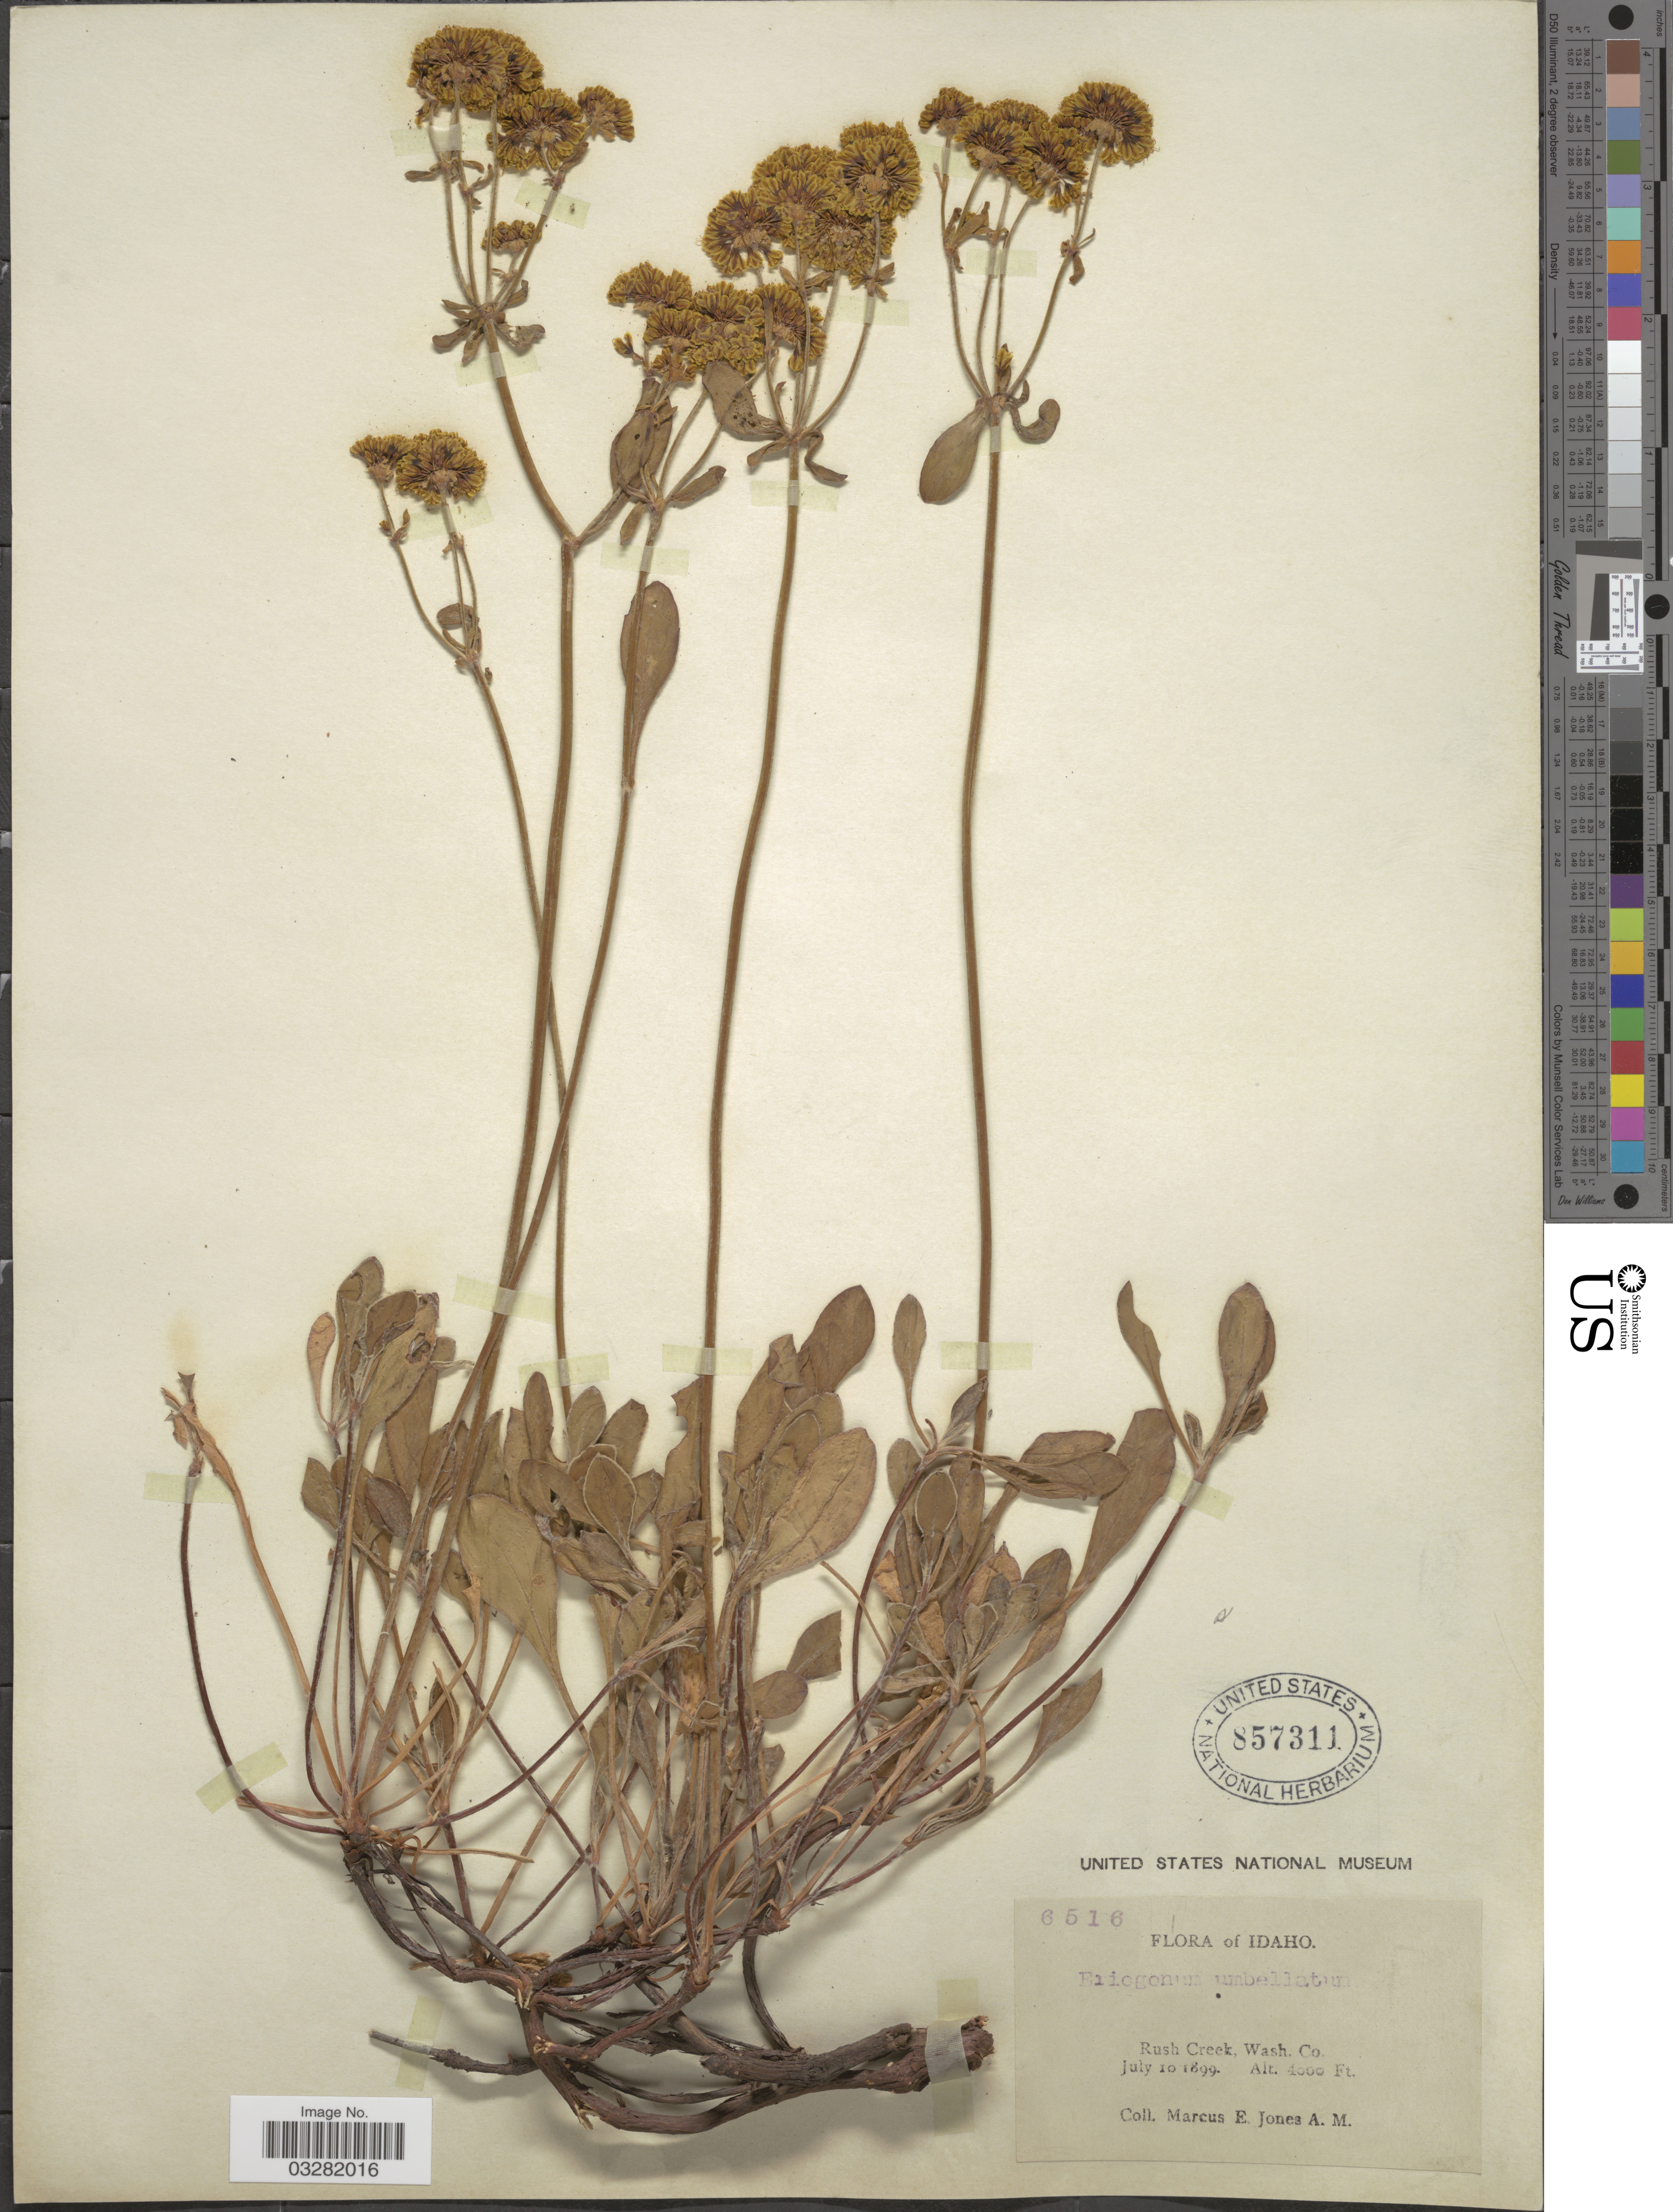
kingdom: Plantae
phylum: Tracheophyta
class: Magnoliopsida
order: Caryophyllales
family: Polygonaceae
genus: Eriogonum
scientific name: Eriogonum umbellatum var. umbellatum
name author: Torr.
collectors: M. E. Jones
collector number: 6516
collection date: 1899-07-10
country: United States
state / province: Idaho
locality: Rush Creek Wash Co.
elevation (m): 1219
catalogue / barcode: US 857311